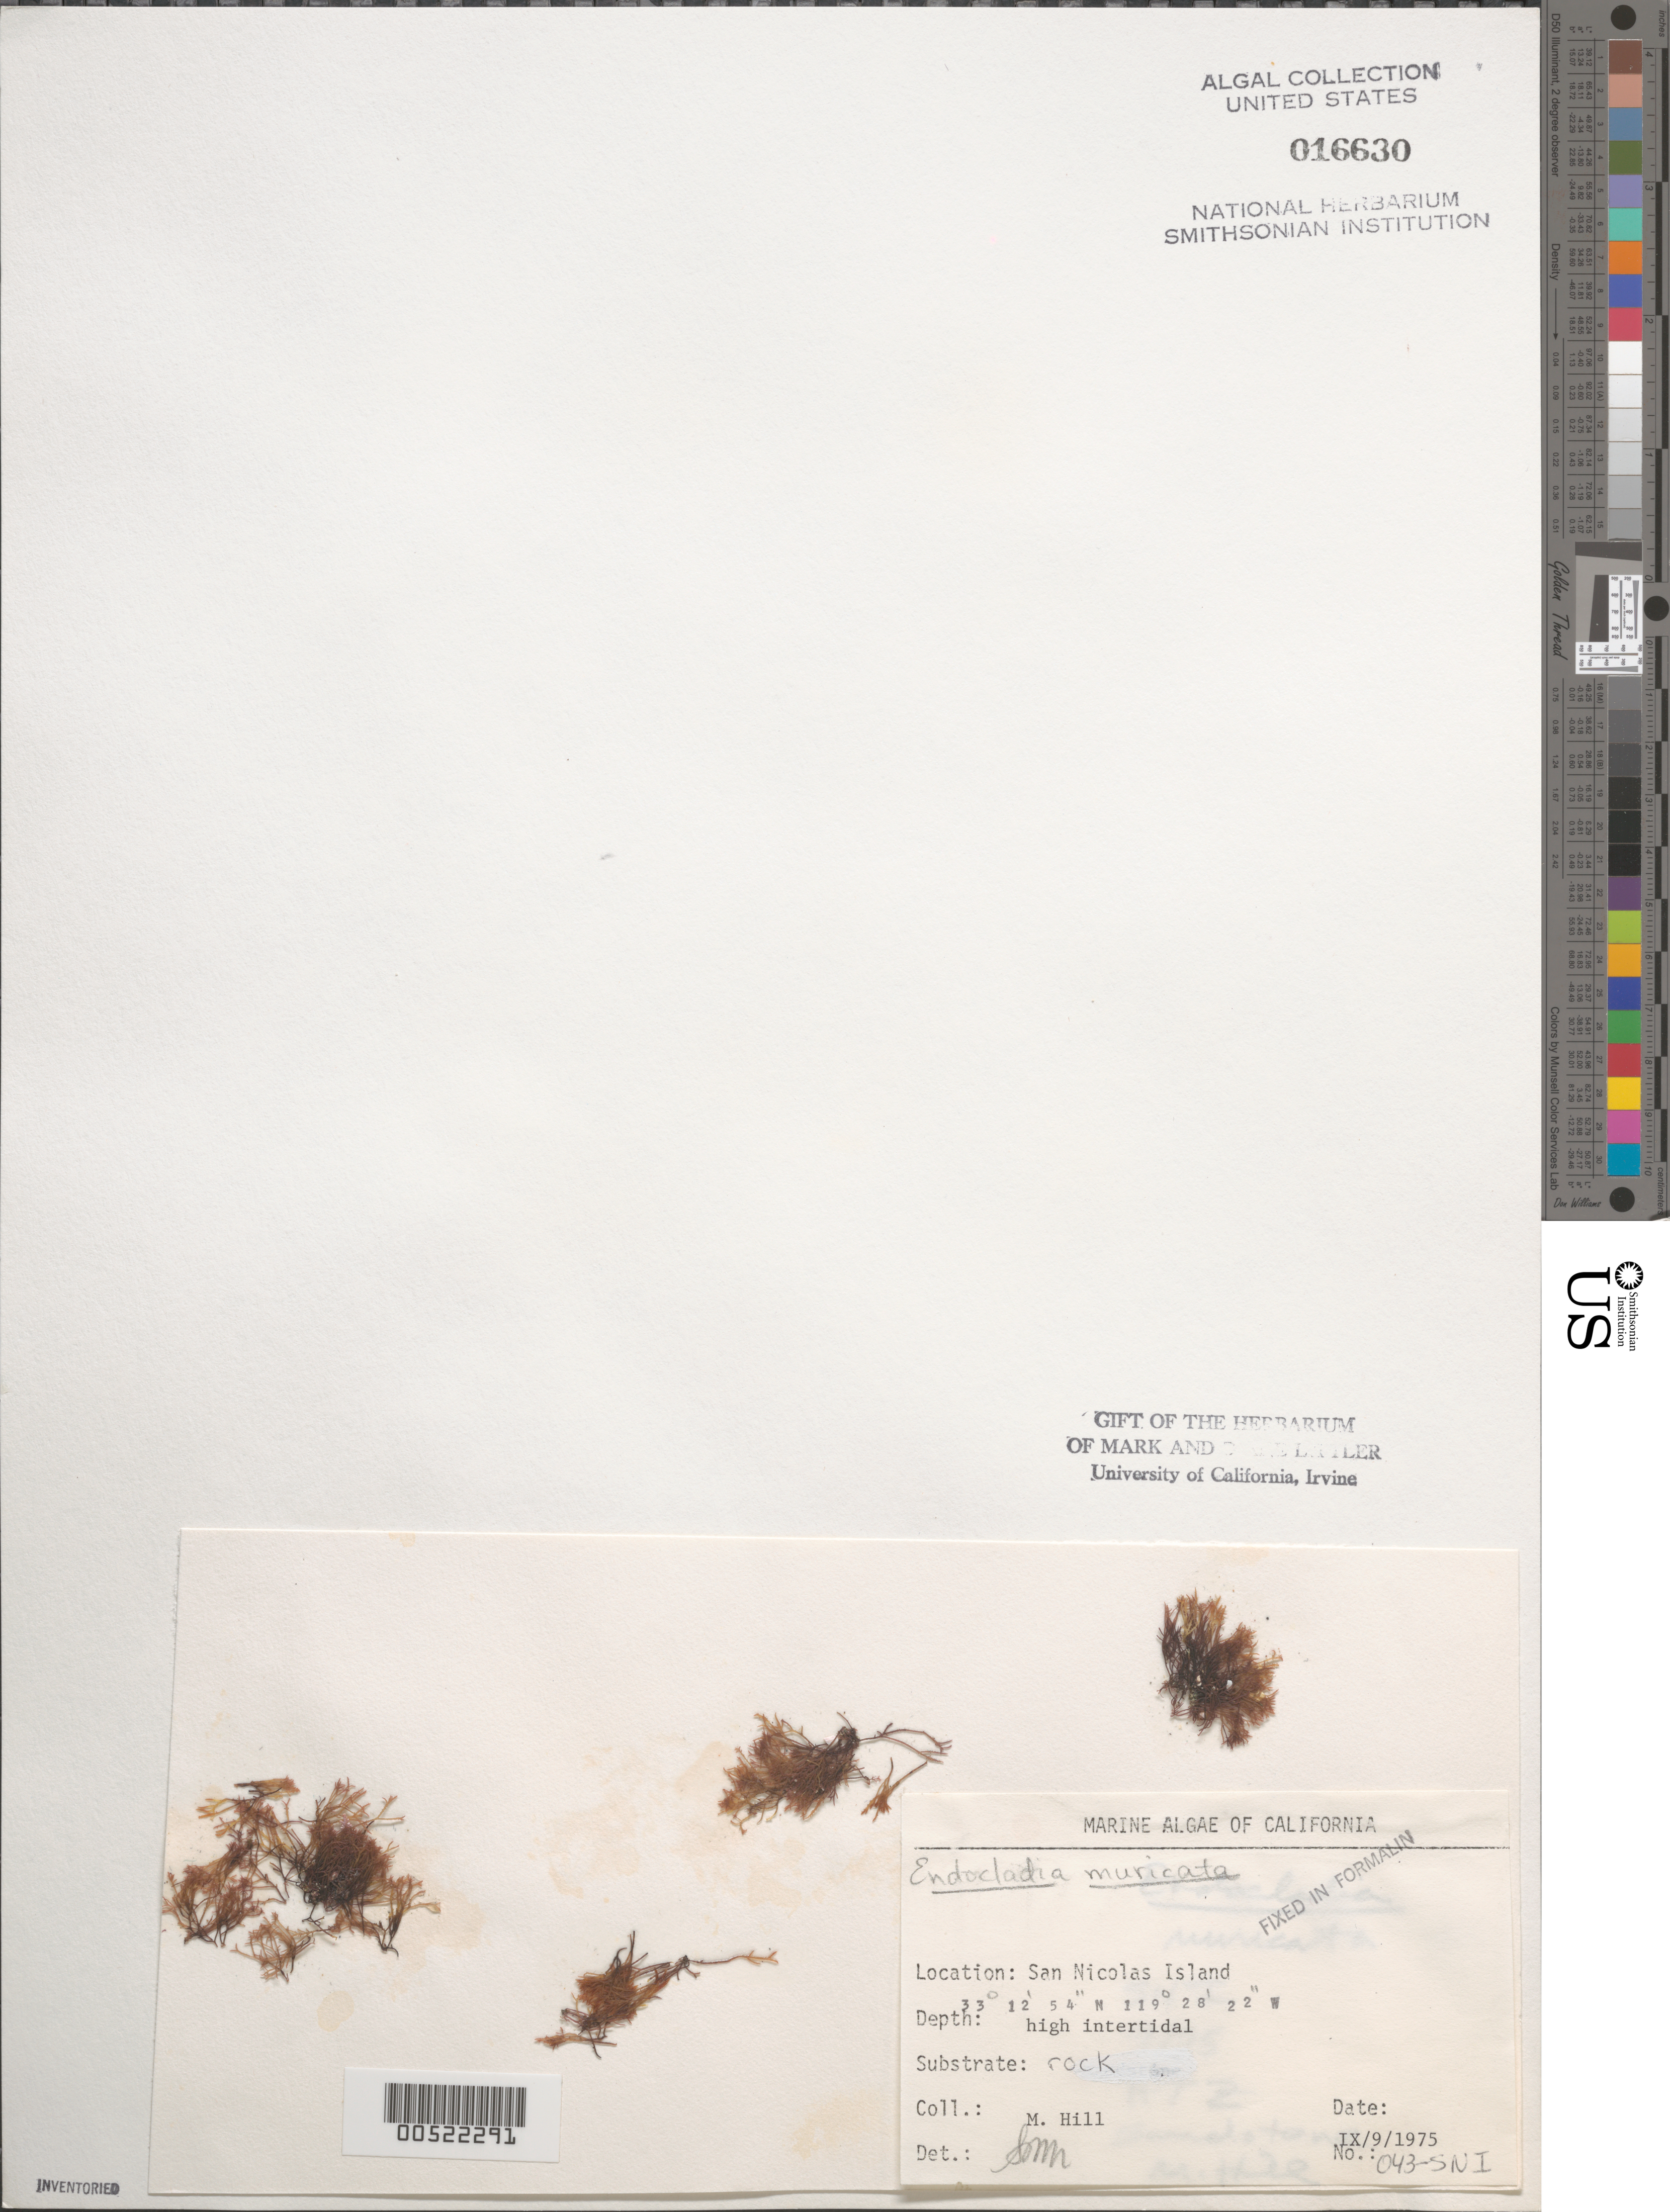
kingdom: Plantae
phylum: Rhodophyta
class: Florideophyceae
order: Gigartinales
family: Endocladiaceae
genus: Endocladia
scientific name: Endocladia muricata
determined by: Murray, S. N.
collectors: M. Hill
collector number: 043-sni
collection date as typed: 09 Sep 1975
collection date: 1975-09-09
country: United States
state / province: California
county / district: Ventura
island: San Nicolas Island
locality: Dutch Harbor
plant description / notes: BLM-SOCALBIGHT Rocky Intertidal Survey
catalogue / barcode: US 16630